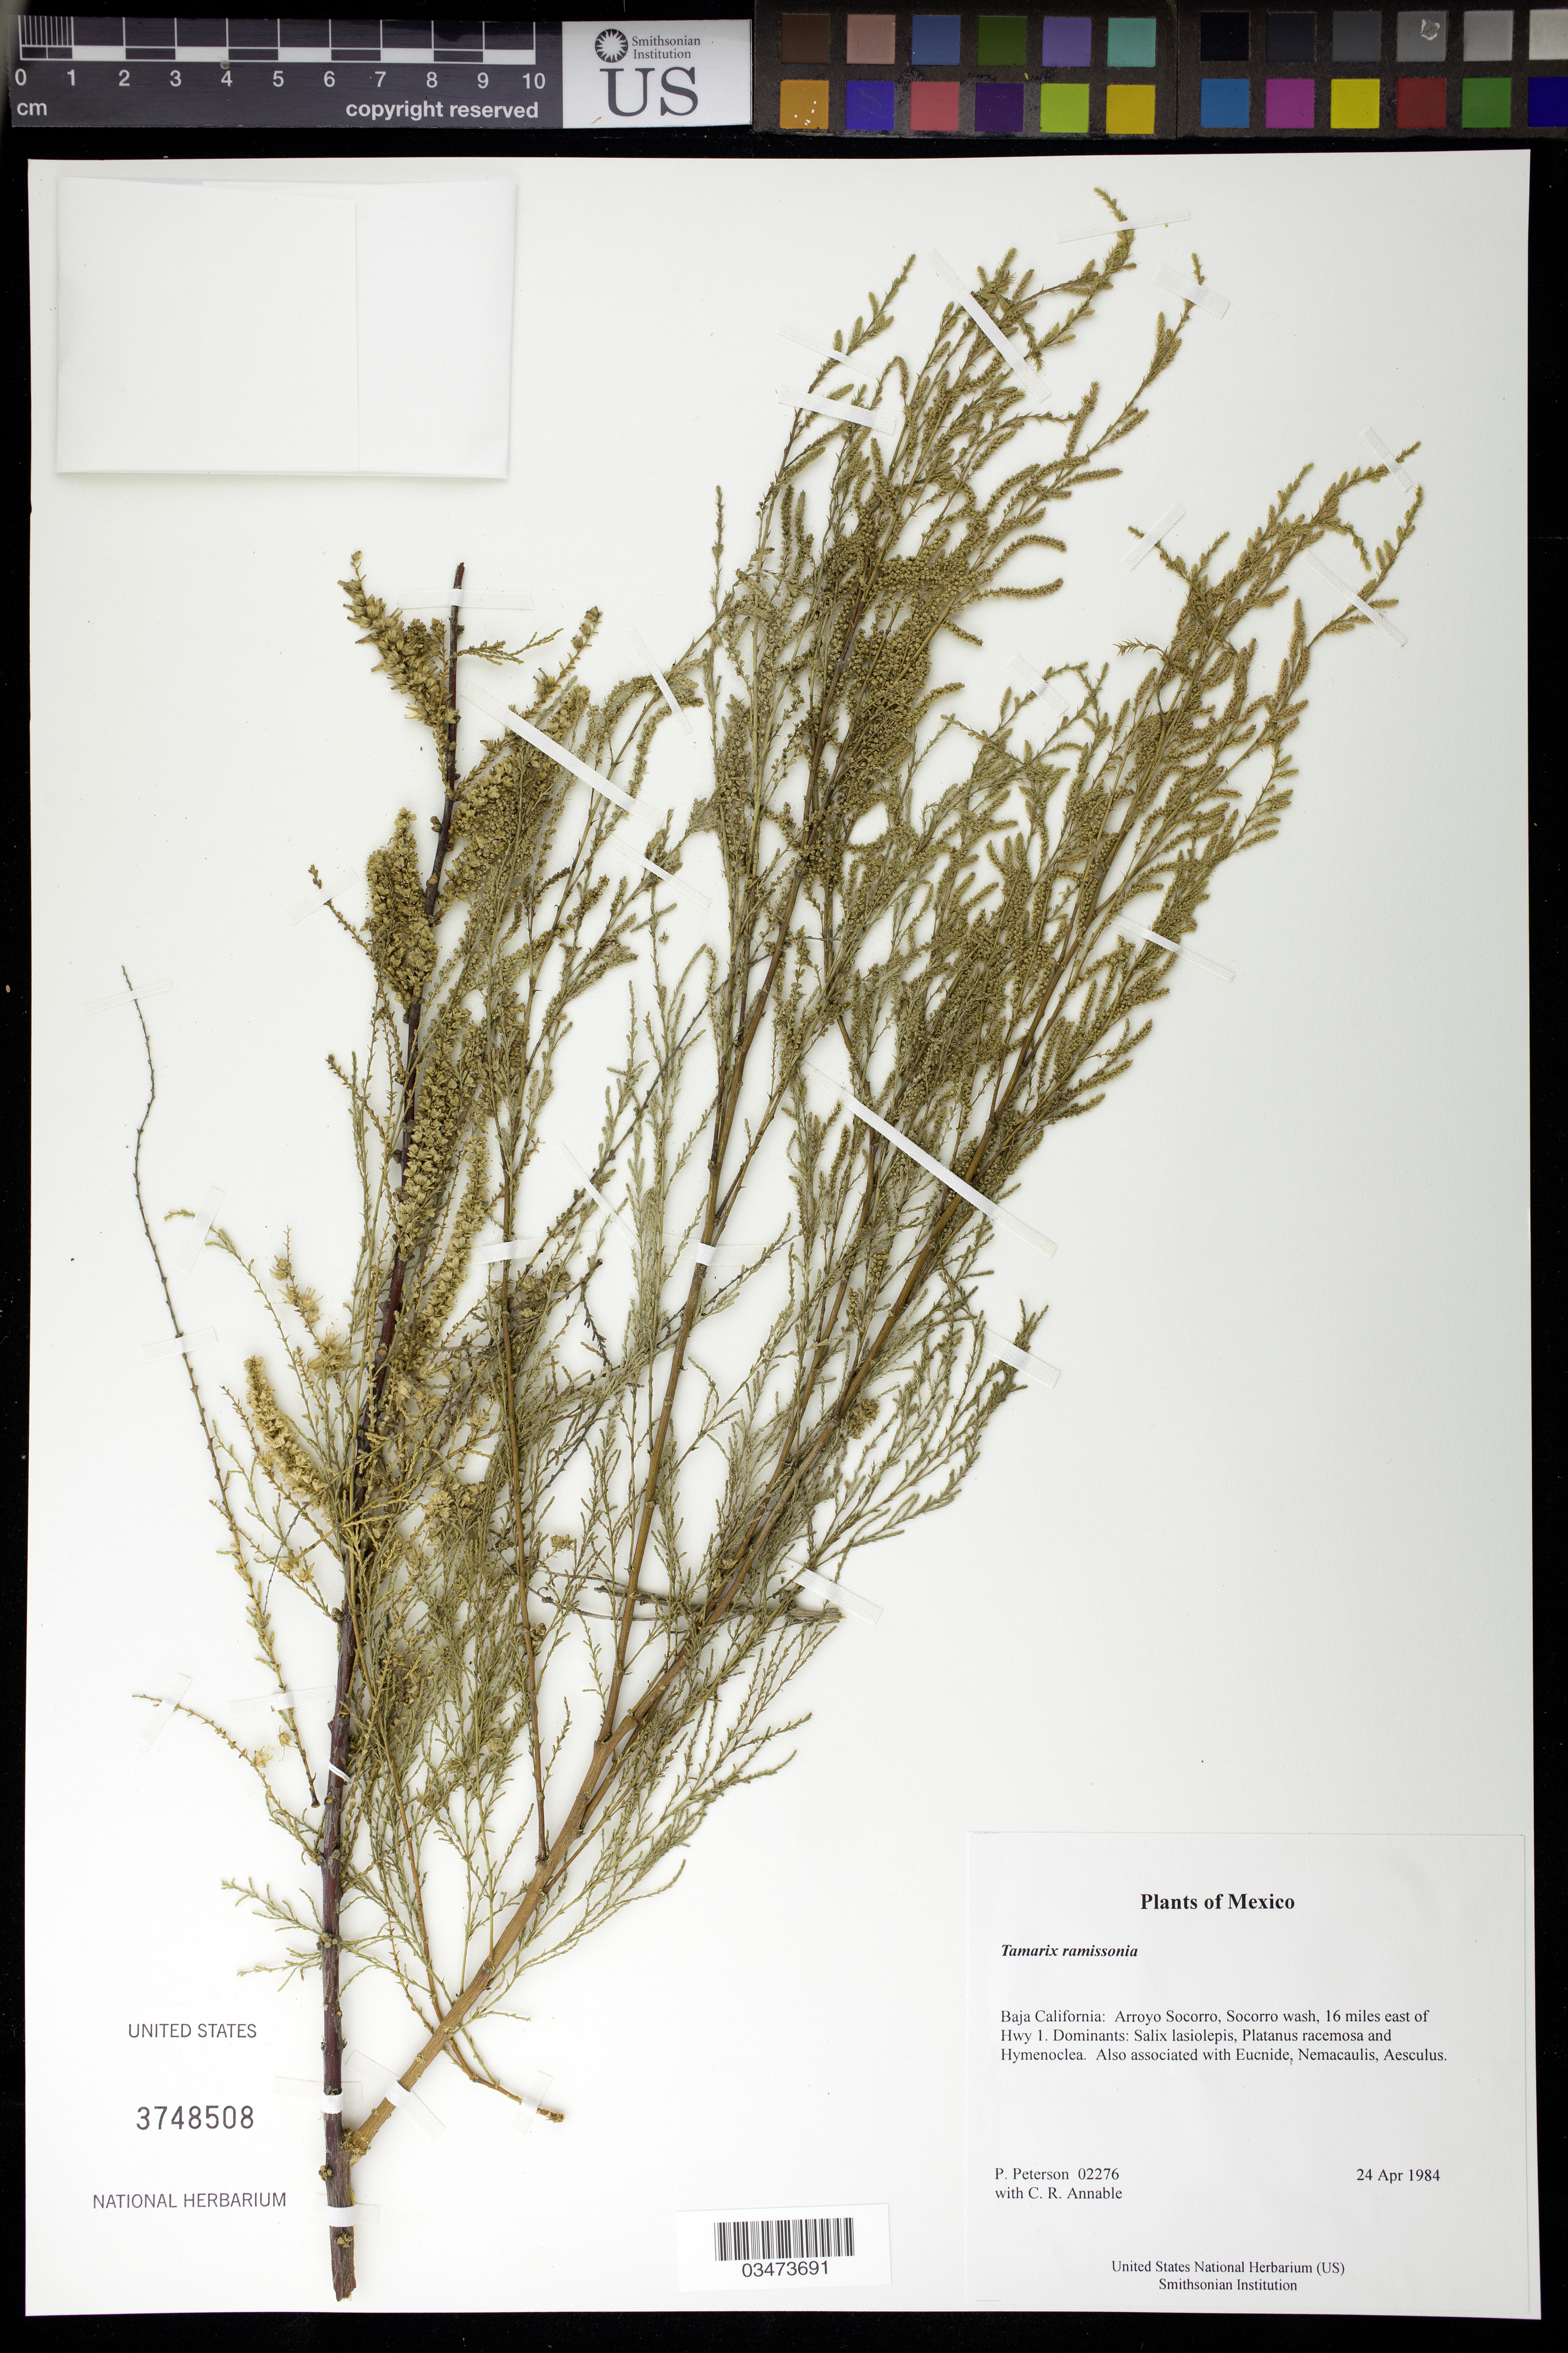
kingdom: Plantae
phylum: Tracheophyta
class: Magnoliopsida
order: Caryophyllales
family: Tamaricaceae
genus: Tamarix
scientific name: Tamarix ramosissima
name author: Ledeb.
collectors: P. M. Peterson & C. R. Annable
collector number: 02276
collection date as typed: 24 Apr 1984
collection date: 1984-04-24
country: Mexico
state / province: Baja California Norte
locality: Arroyo Socorro, Socorro wash, 16 miles east of Hwy 1.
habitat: Dominants: Salix lasiolepis, Platanus racemosa and Hymenoclea. Also associated with Eucnide, Nemacaulis, Aesculus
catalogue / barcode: US 3748508